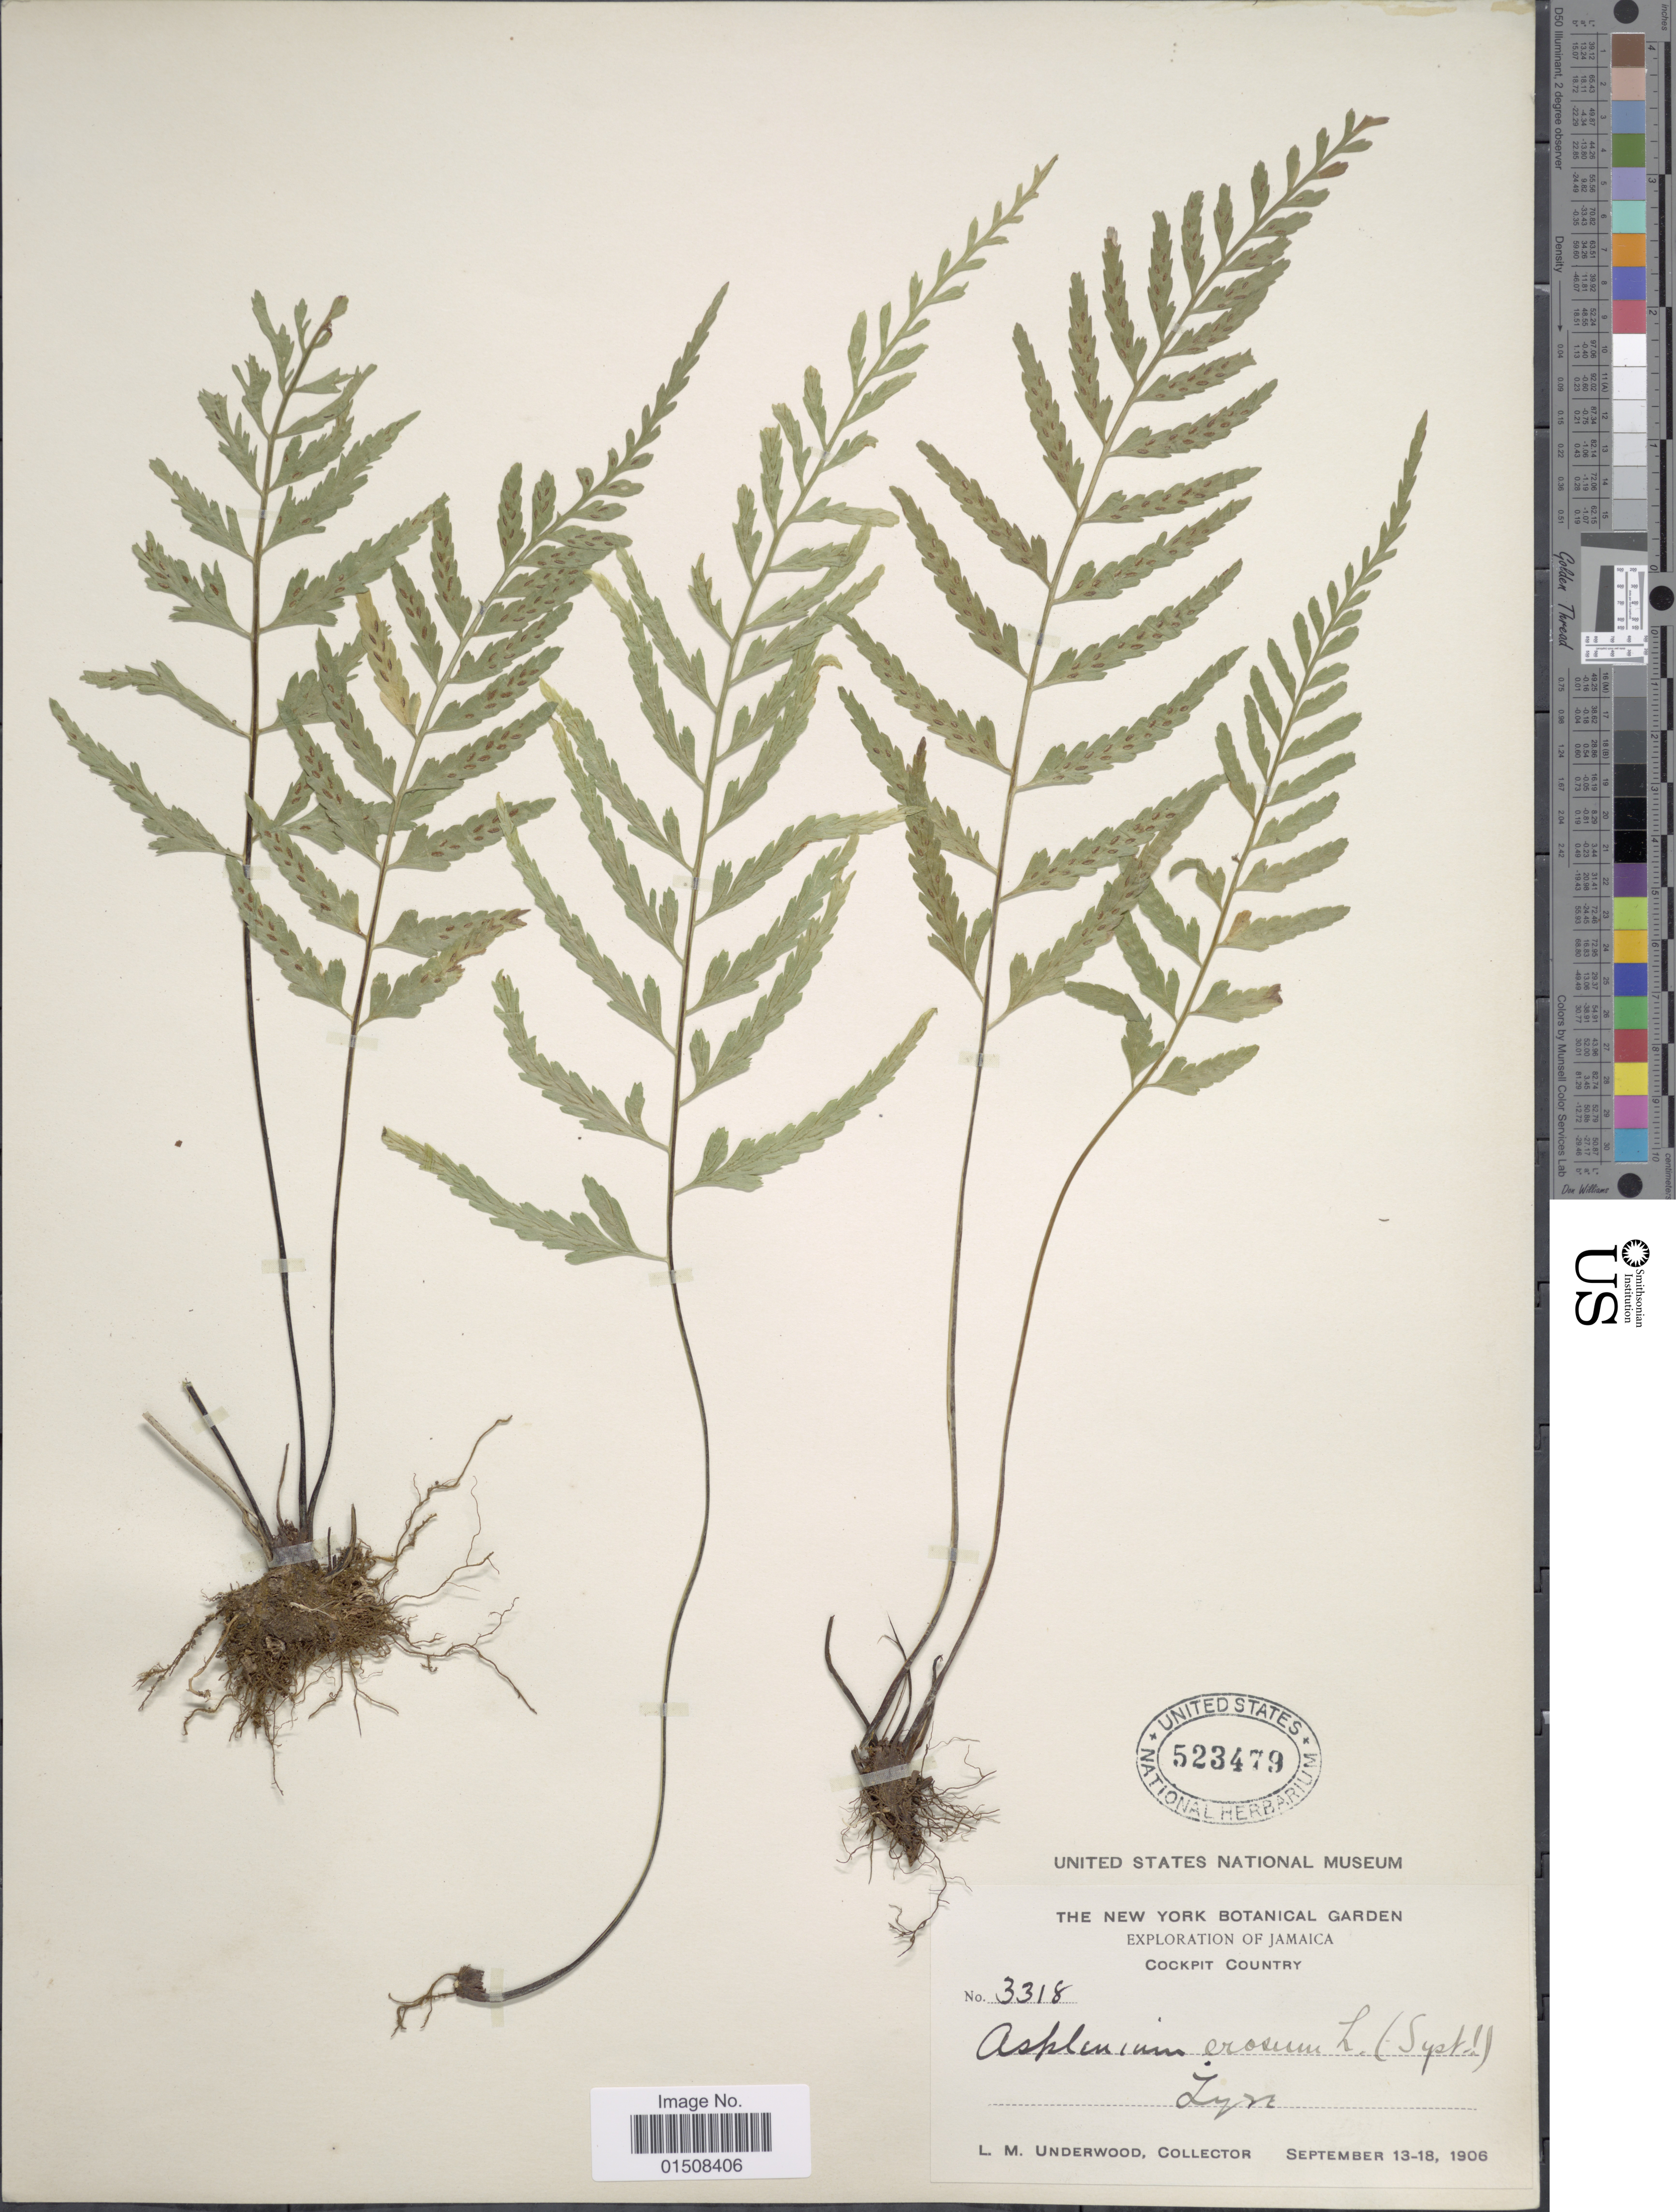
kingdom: Plantae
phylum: Tracheophyta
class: Polypodiopsida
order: Polypodiales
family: Aspleniaceae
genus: Asplenium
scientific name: Asplenium auritum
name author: Sw.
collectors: L. M. Underwood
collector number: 3318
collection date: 1906-09-13/1906-09-18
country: Jamaica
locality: Cockpit country, Exploration of Jamaica, Tyre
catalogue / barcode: US 523479